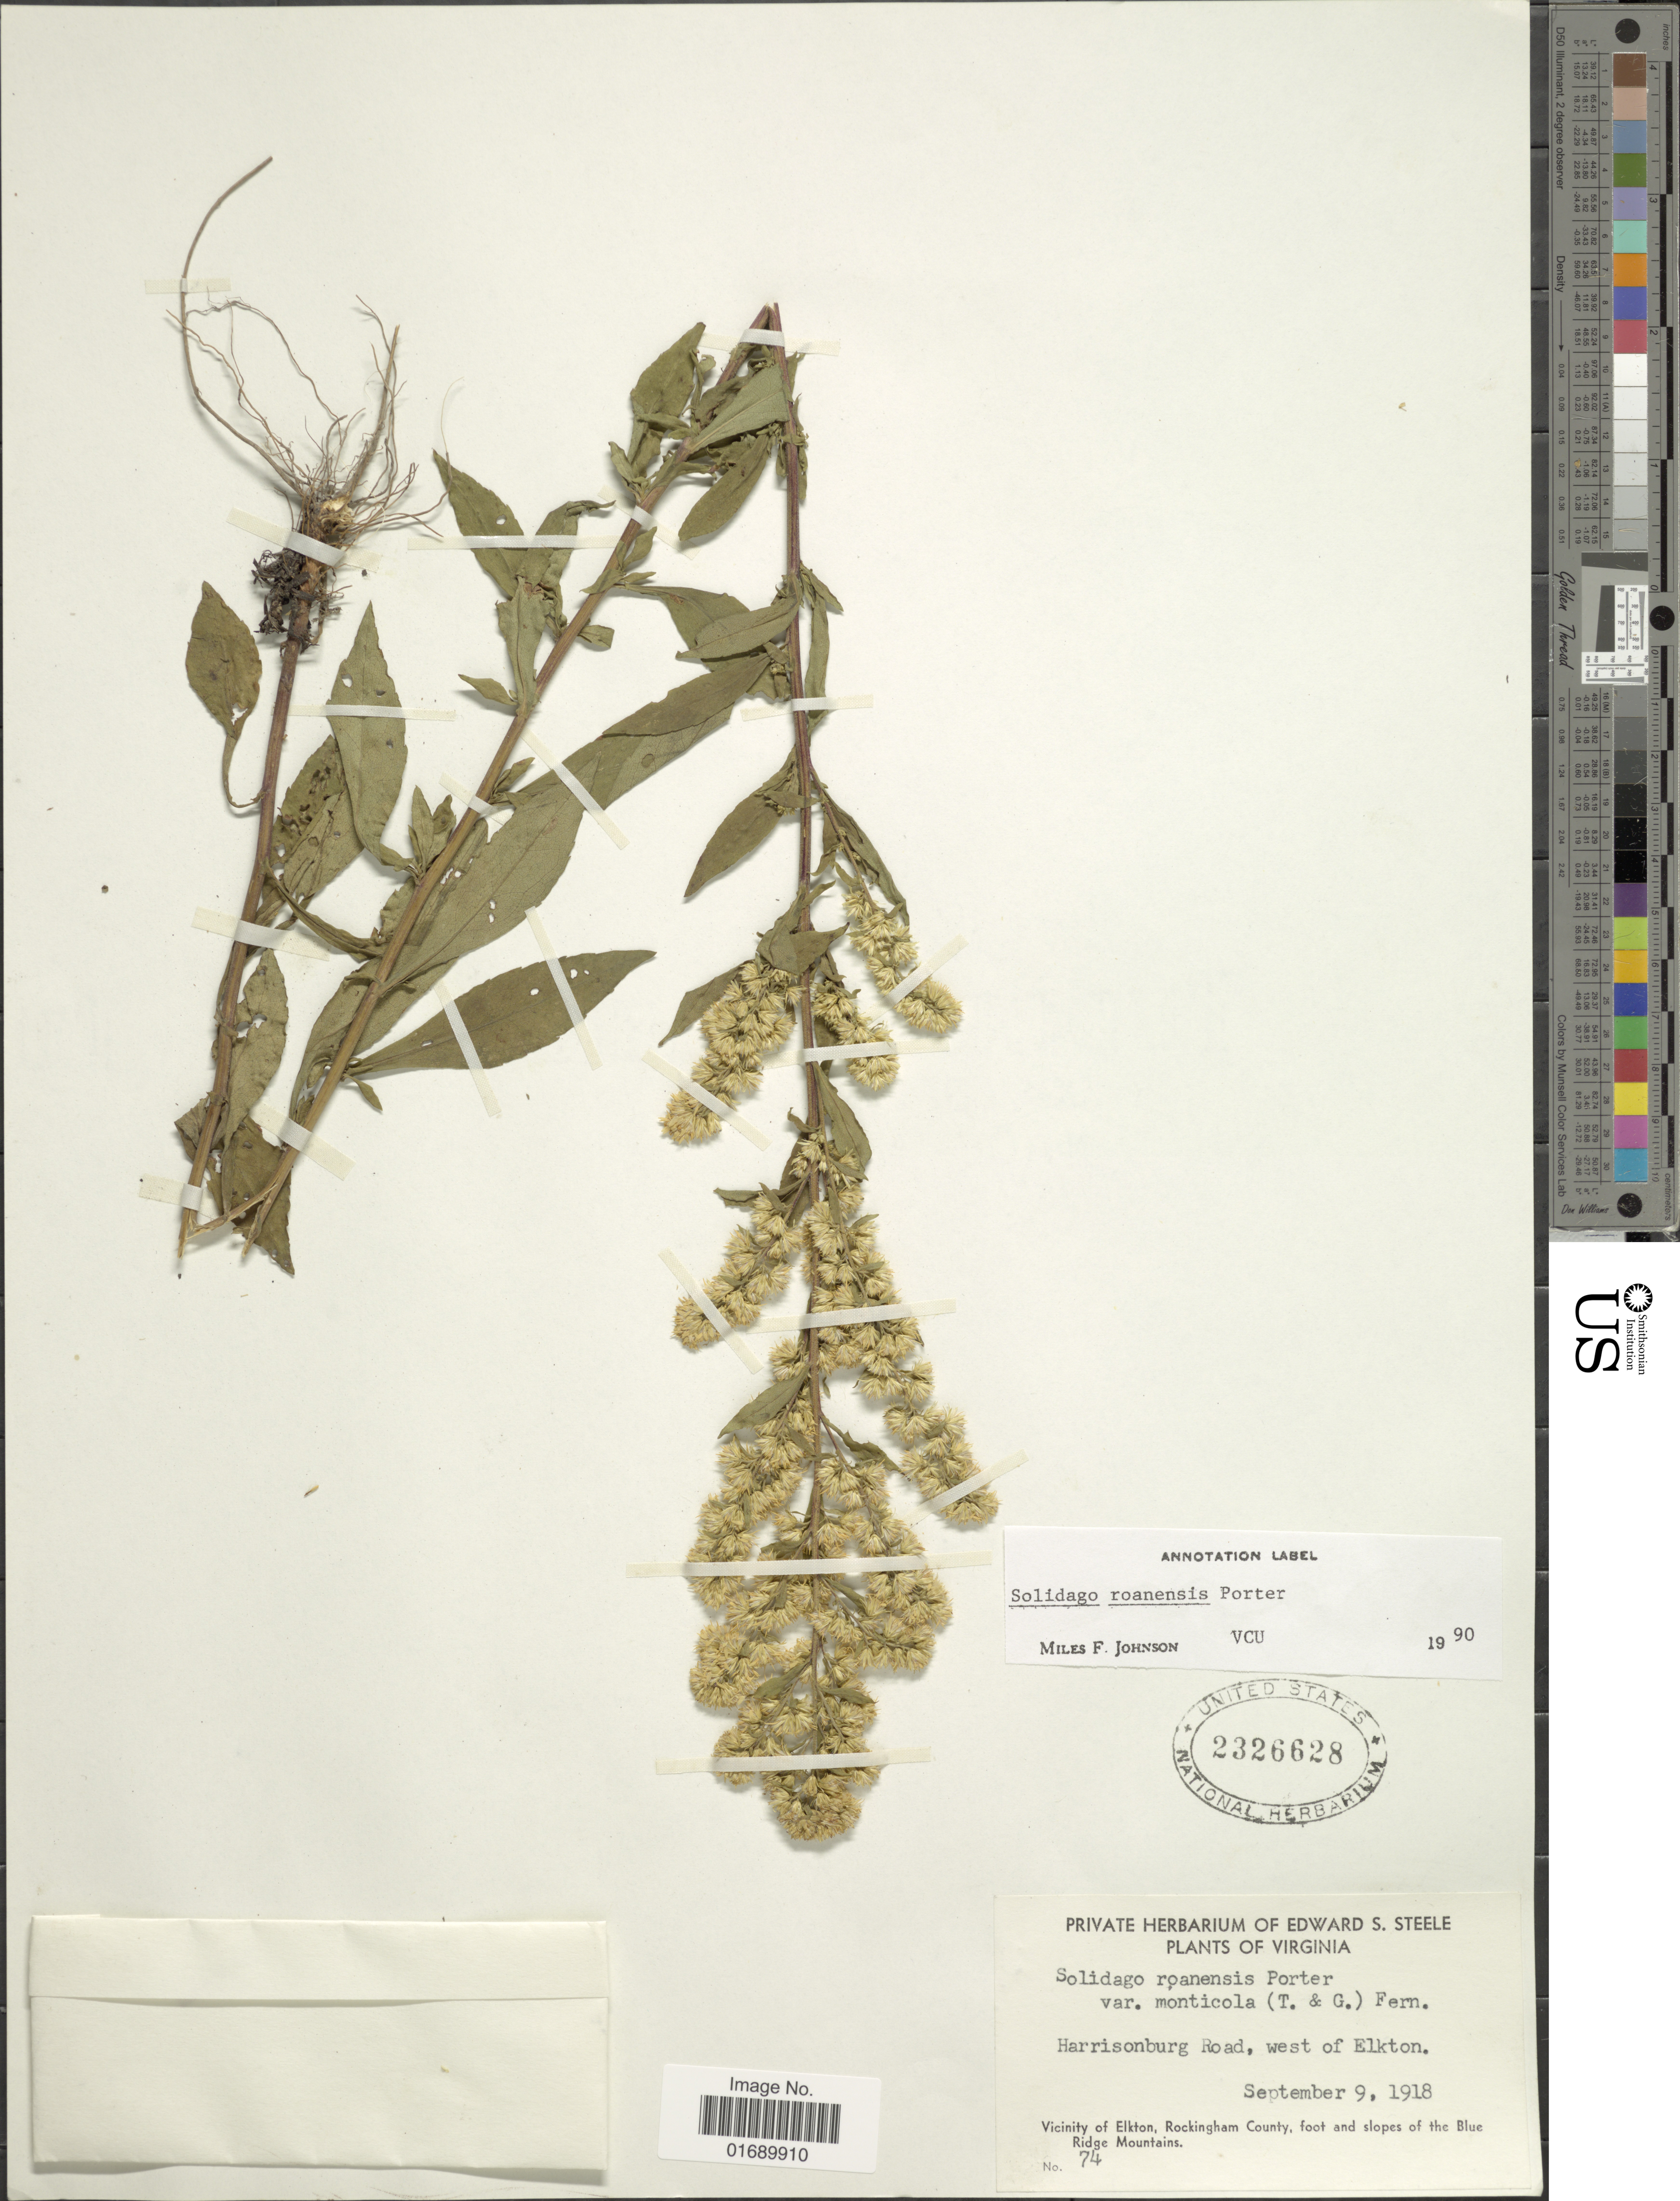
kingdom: Plantae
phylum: Tracheophyta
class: Magnoliopsida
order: Asterales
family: Asteraceae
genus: Solidago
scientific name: Solidago roanensis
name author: Porter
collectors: ex herb. Edward S. Steele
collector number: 74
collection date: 1918-09-09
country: United States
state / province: Virginia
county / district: Rockingham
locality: Harrisonburg Road, west of Elkton, Vicinity of Elkton, Rockingham County, foot and slopes of the Blue Ridge Mountains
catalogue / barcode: US 2326628